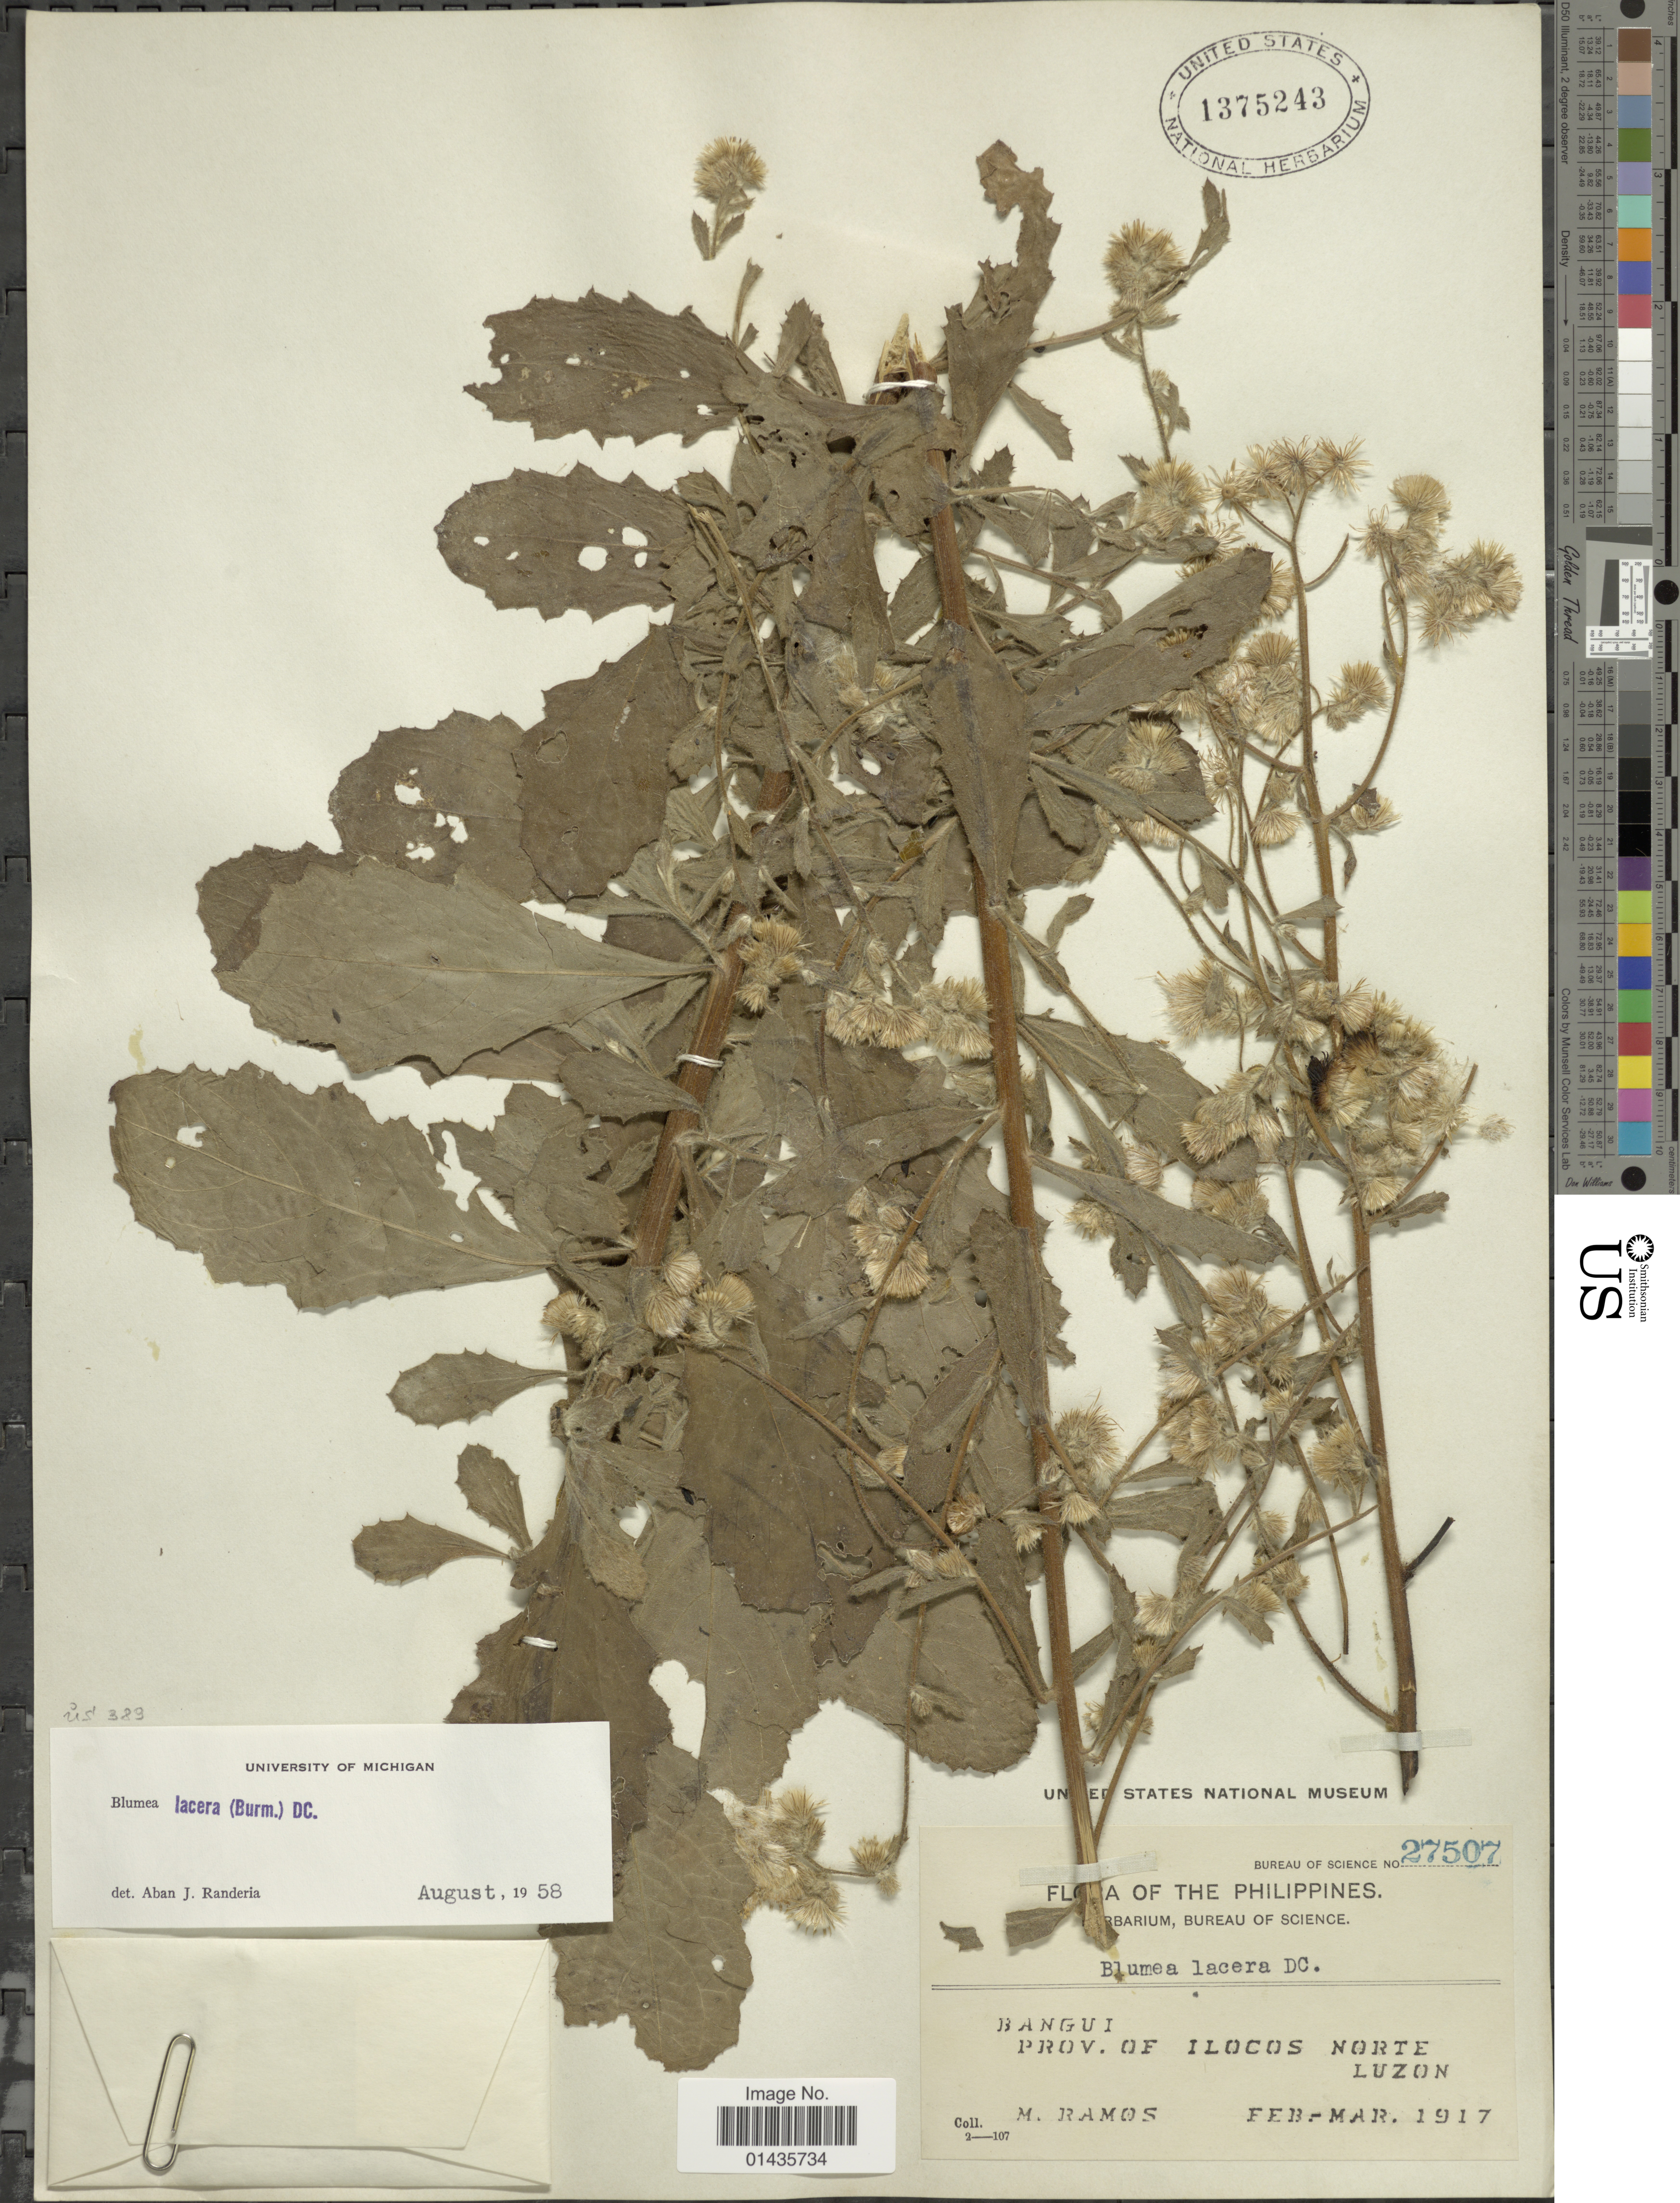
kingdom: Plantae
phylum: Tracheophyta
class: Magnoliopsida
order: Asterales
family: Asteraceae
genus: Blumea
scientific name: Blumea lacera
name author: (Roxb.) DC.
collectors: M. Ramos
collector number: Bureau of Science 27507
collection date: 1917-02/1917-03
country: Philippines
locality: Bangui, Prov. of Ilocos Norte, Luzon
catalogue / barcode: US 1375243